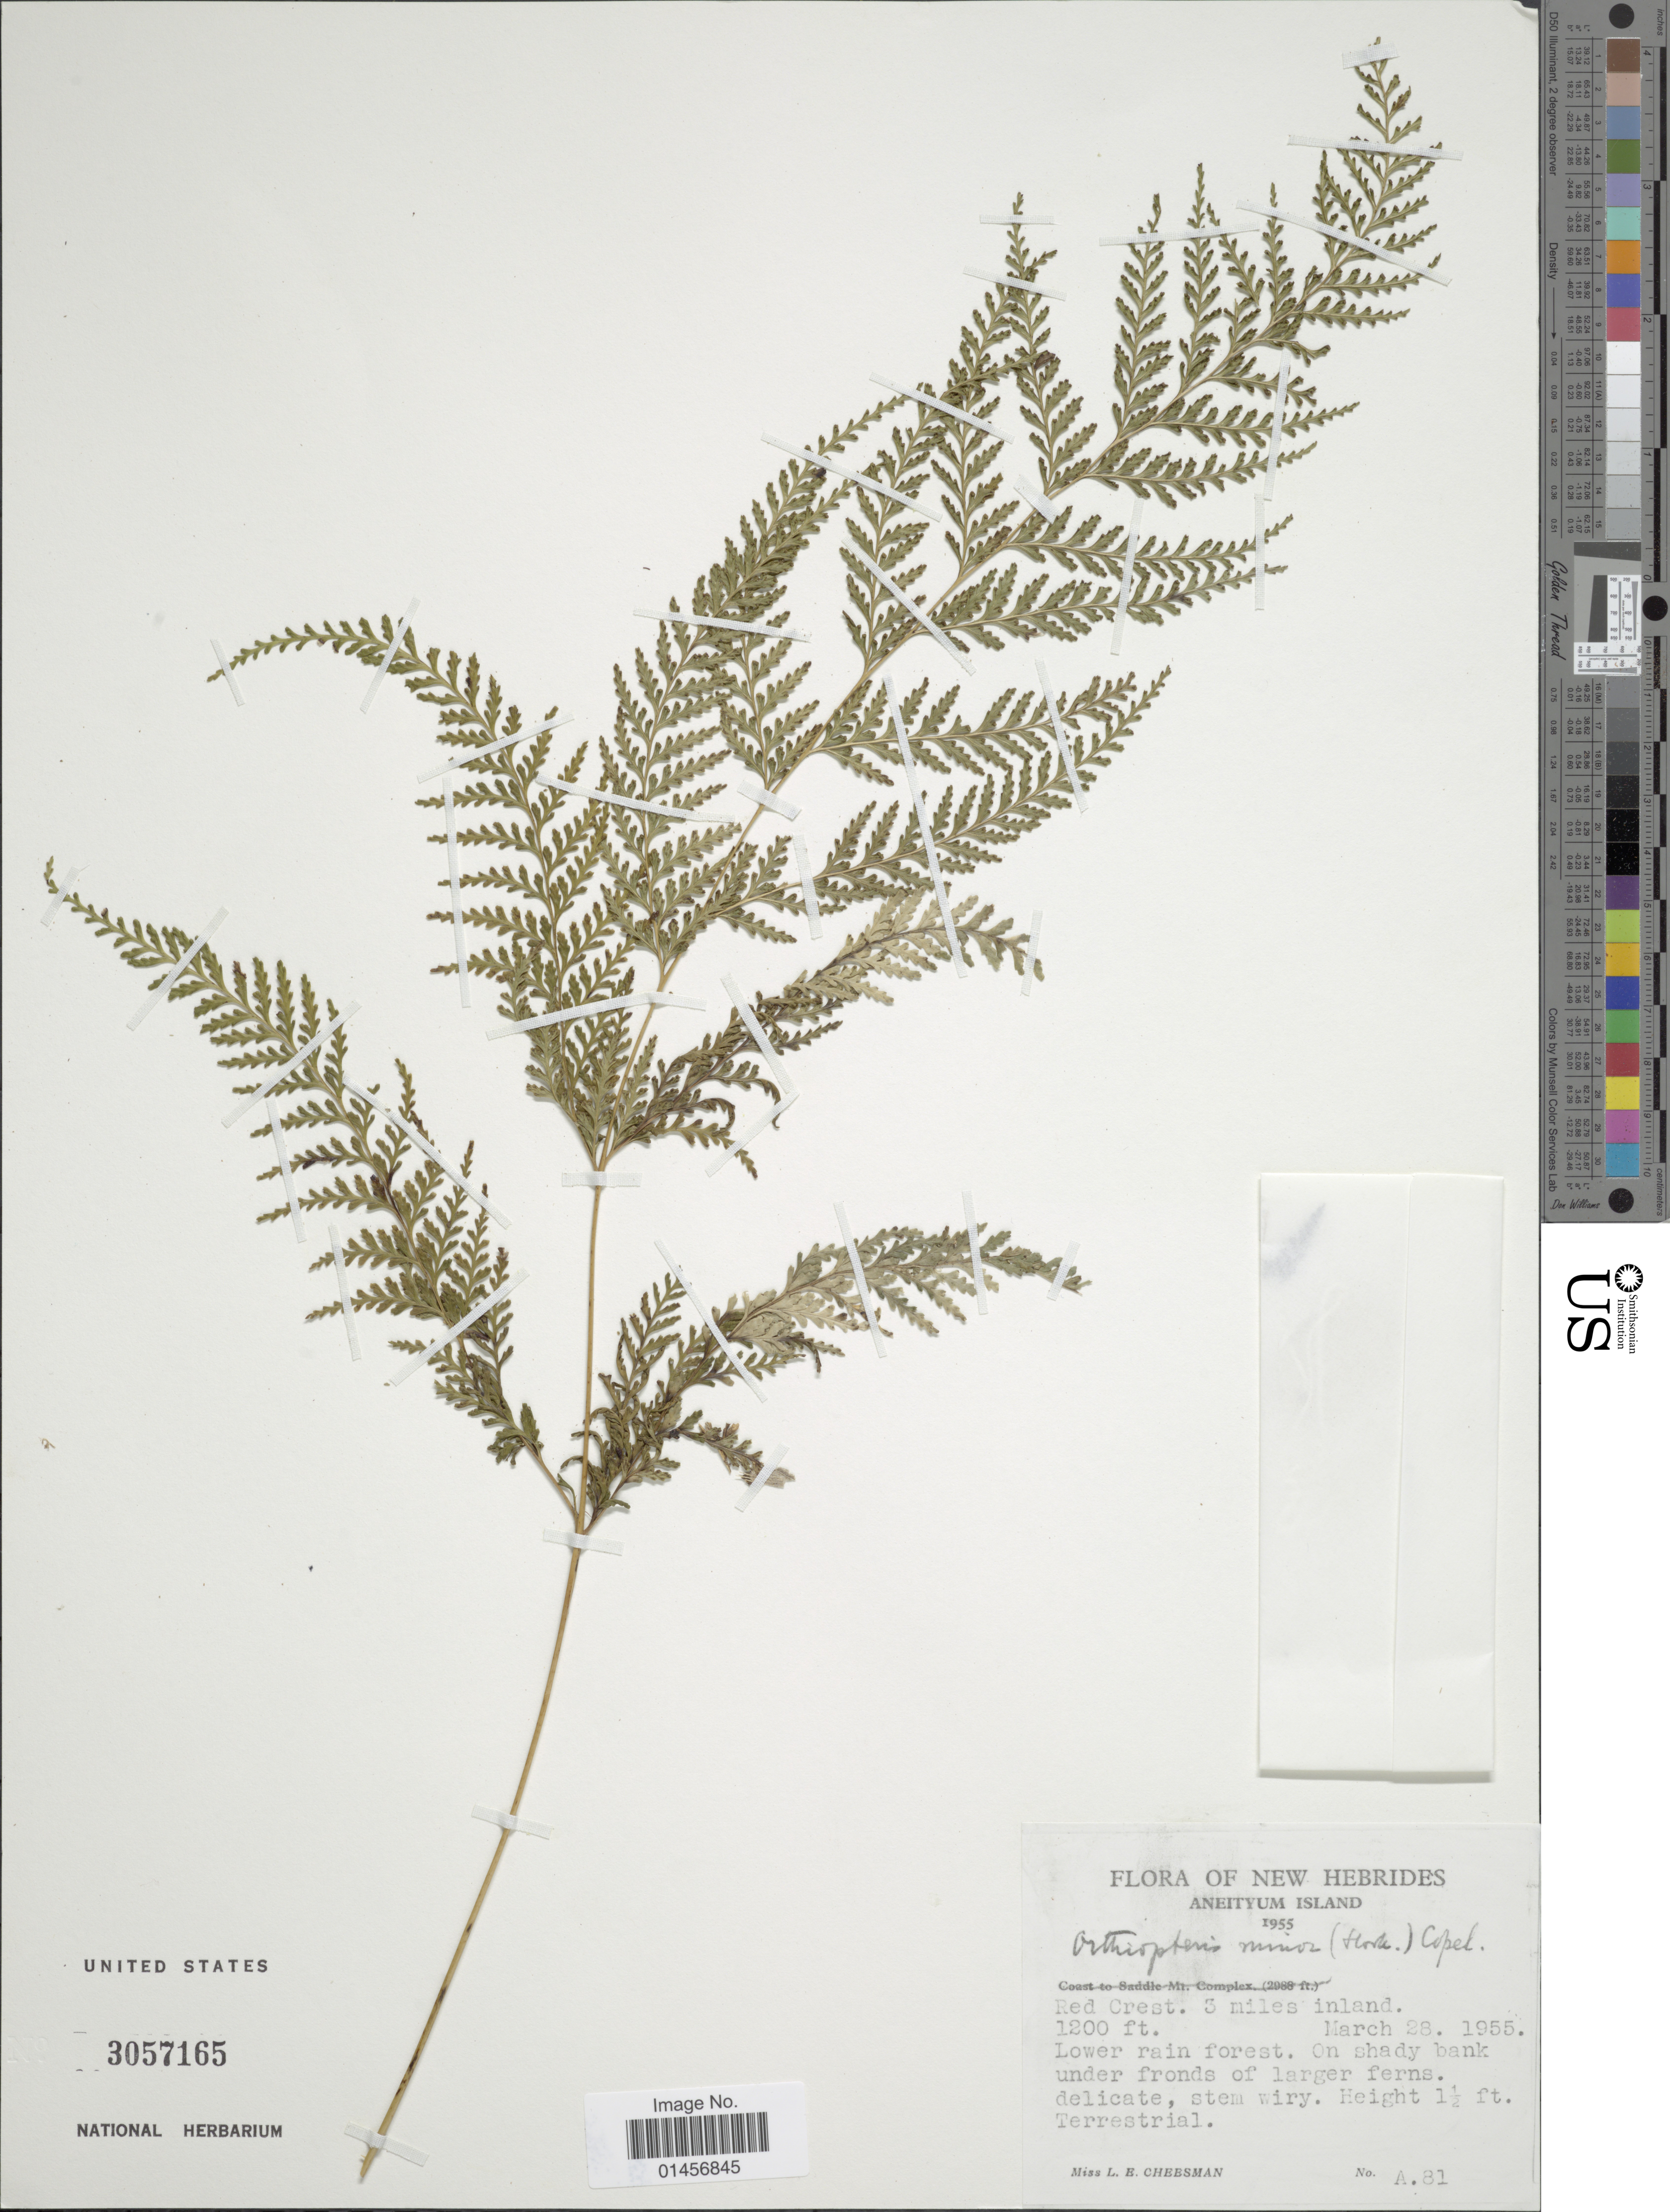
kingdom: Plantae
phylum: Tracheophyta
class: Polypodiopsida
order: Polypodiales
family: Saccolomataceae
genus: Saccoloma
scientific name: Saccoloma minor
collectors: L. E. Cheesman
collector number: A 81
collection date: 1955-03-28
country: Vanuatu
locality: New Hebrides, Aneityum Island, Red Crest. 5 miles inland.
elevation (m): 366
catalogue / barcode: US 3057165